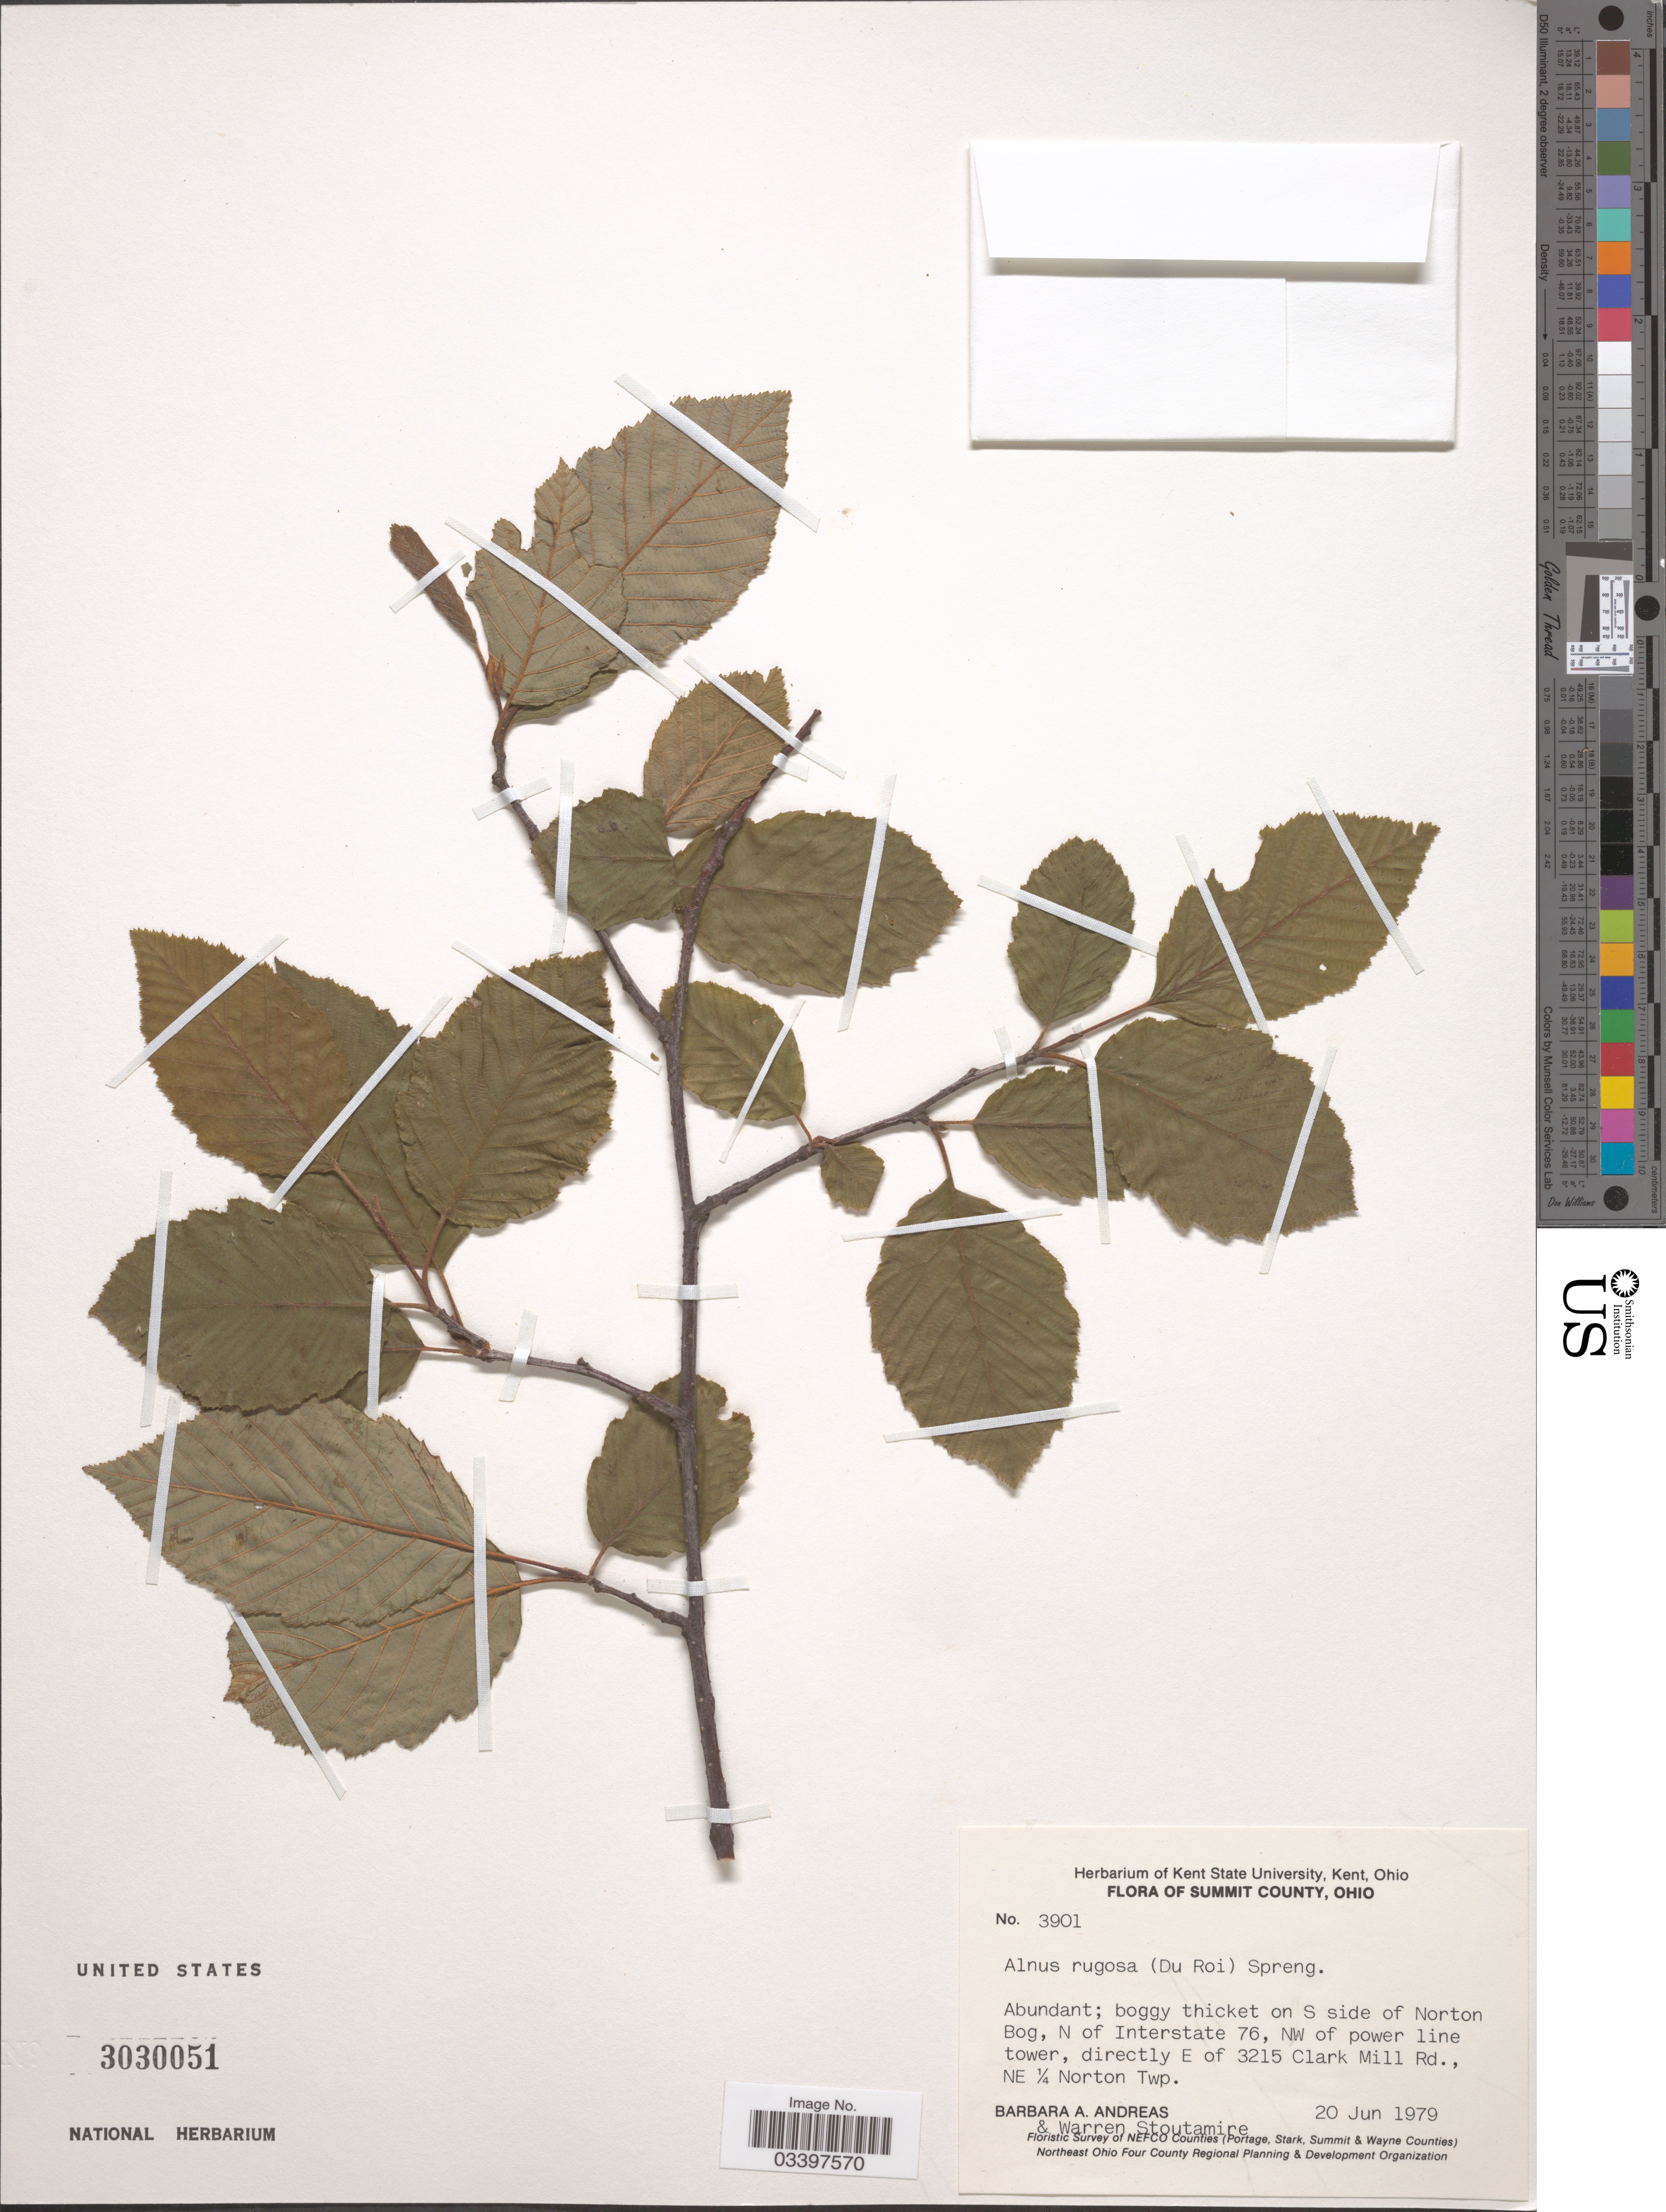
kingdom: Plantae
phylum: Tracheophyta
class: Magnoliopsida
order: Fagales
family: Betulaceae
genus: Alnus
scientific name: Alnus incana subsp. rugosa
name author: (Du Roi) R.T. Clausen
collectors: B. A. Andreas & W. Stoutamire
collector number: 3901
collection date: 1979-06-20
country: United States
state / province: Ohio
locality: Summit County. Boggy thicket on S side of Norton Bog, N of Interstate 76, NW of power line tower, directly E of 3215 Clark Mill Rd., NE ¼ Norton Twp.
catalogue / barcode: US 3030051